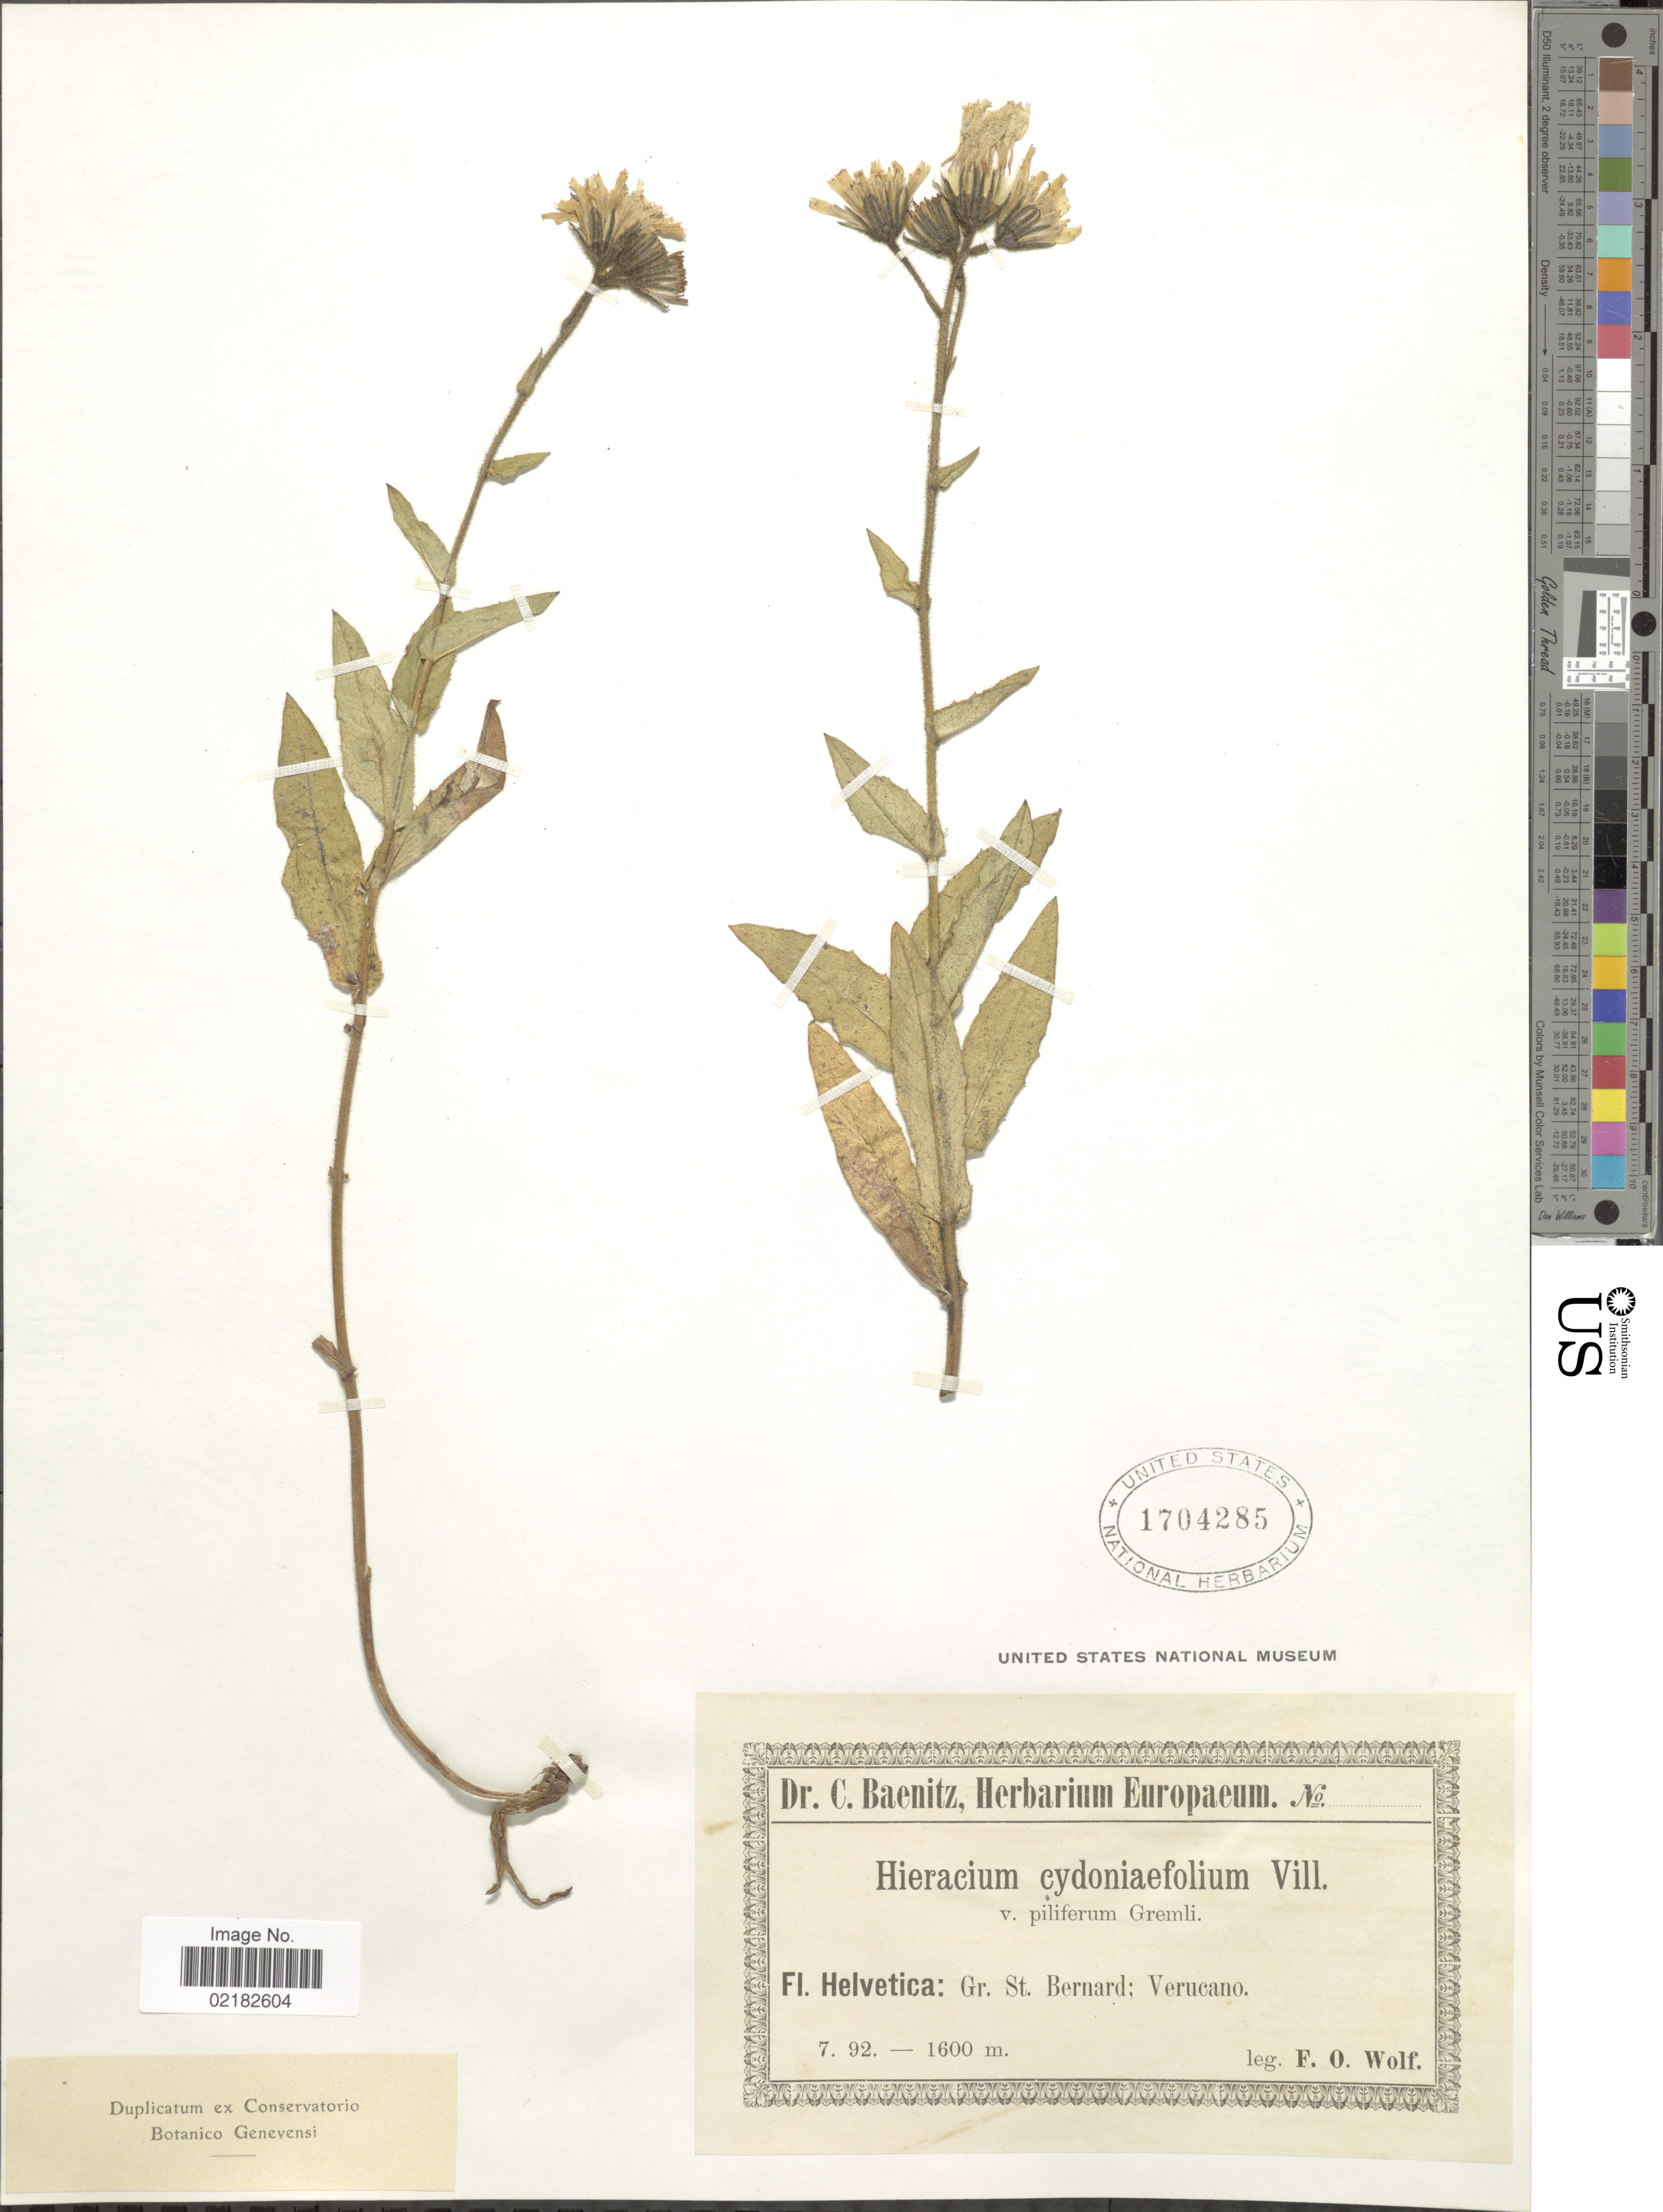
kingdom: Plantae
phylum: Tracheophyta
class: Magnoliopsida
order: Asterales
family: Asteraceae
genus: Hieracium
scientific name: Hieracium cydoniifolium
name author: Vill.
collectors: F. Wolf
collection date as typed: Transcribed d/m/y: /7/92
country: Switzerland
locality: Helvetica, Gr. St. Bernard, Verucano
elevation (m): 1600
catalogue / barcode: US 1704285